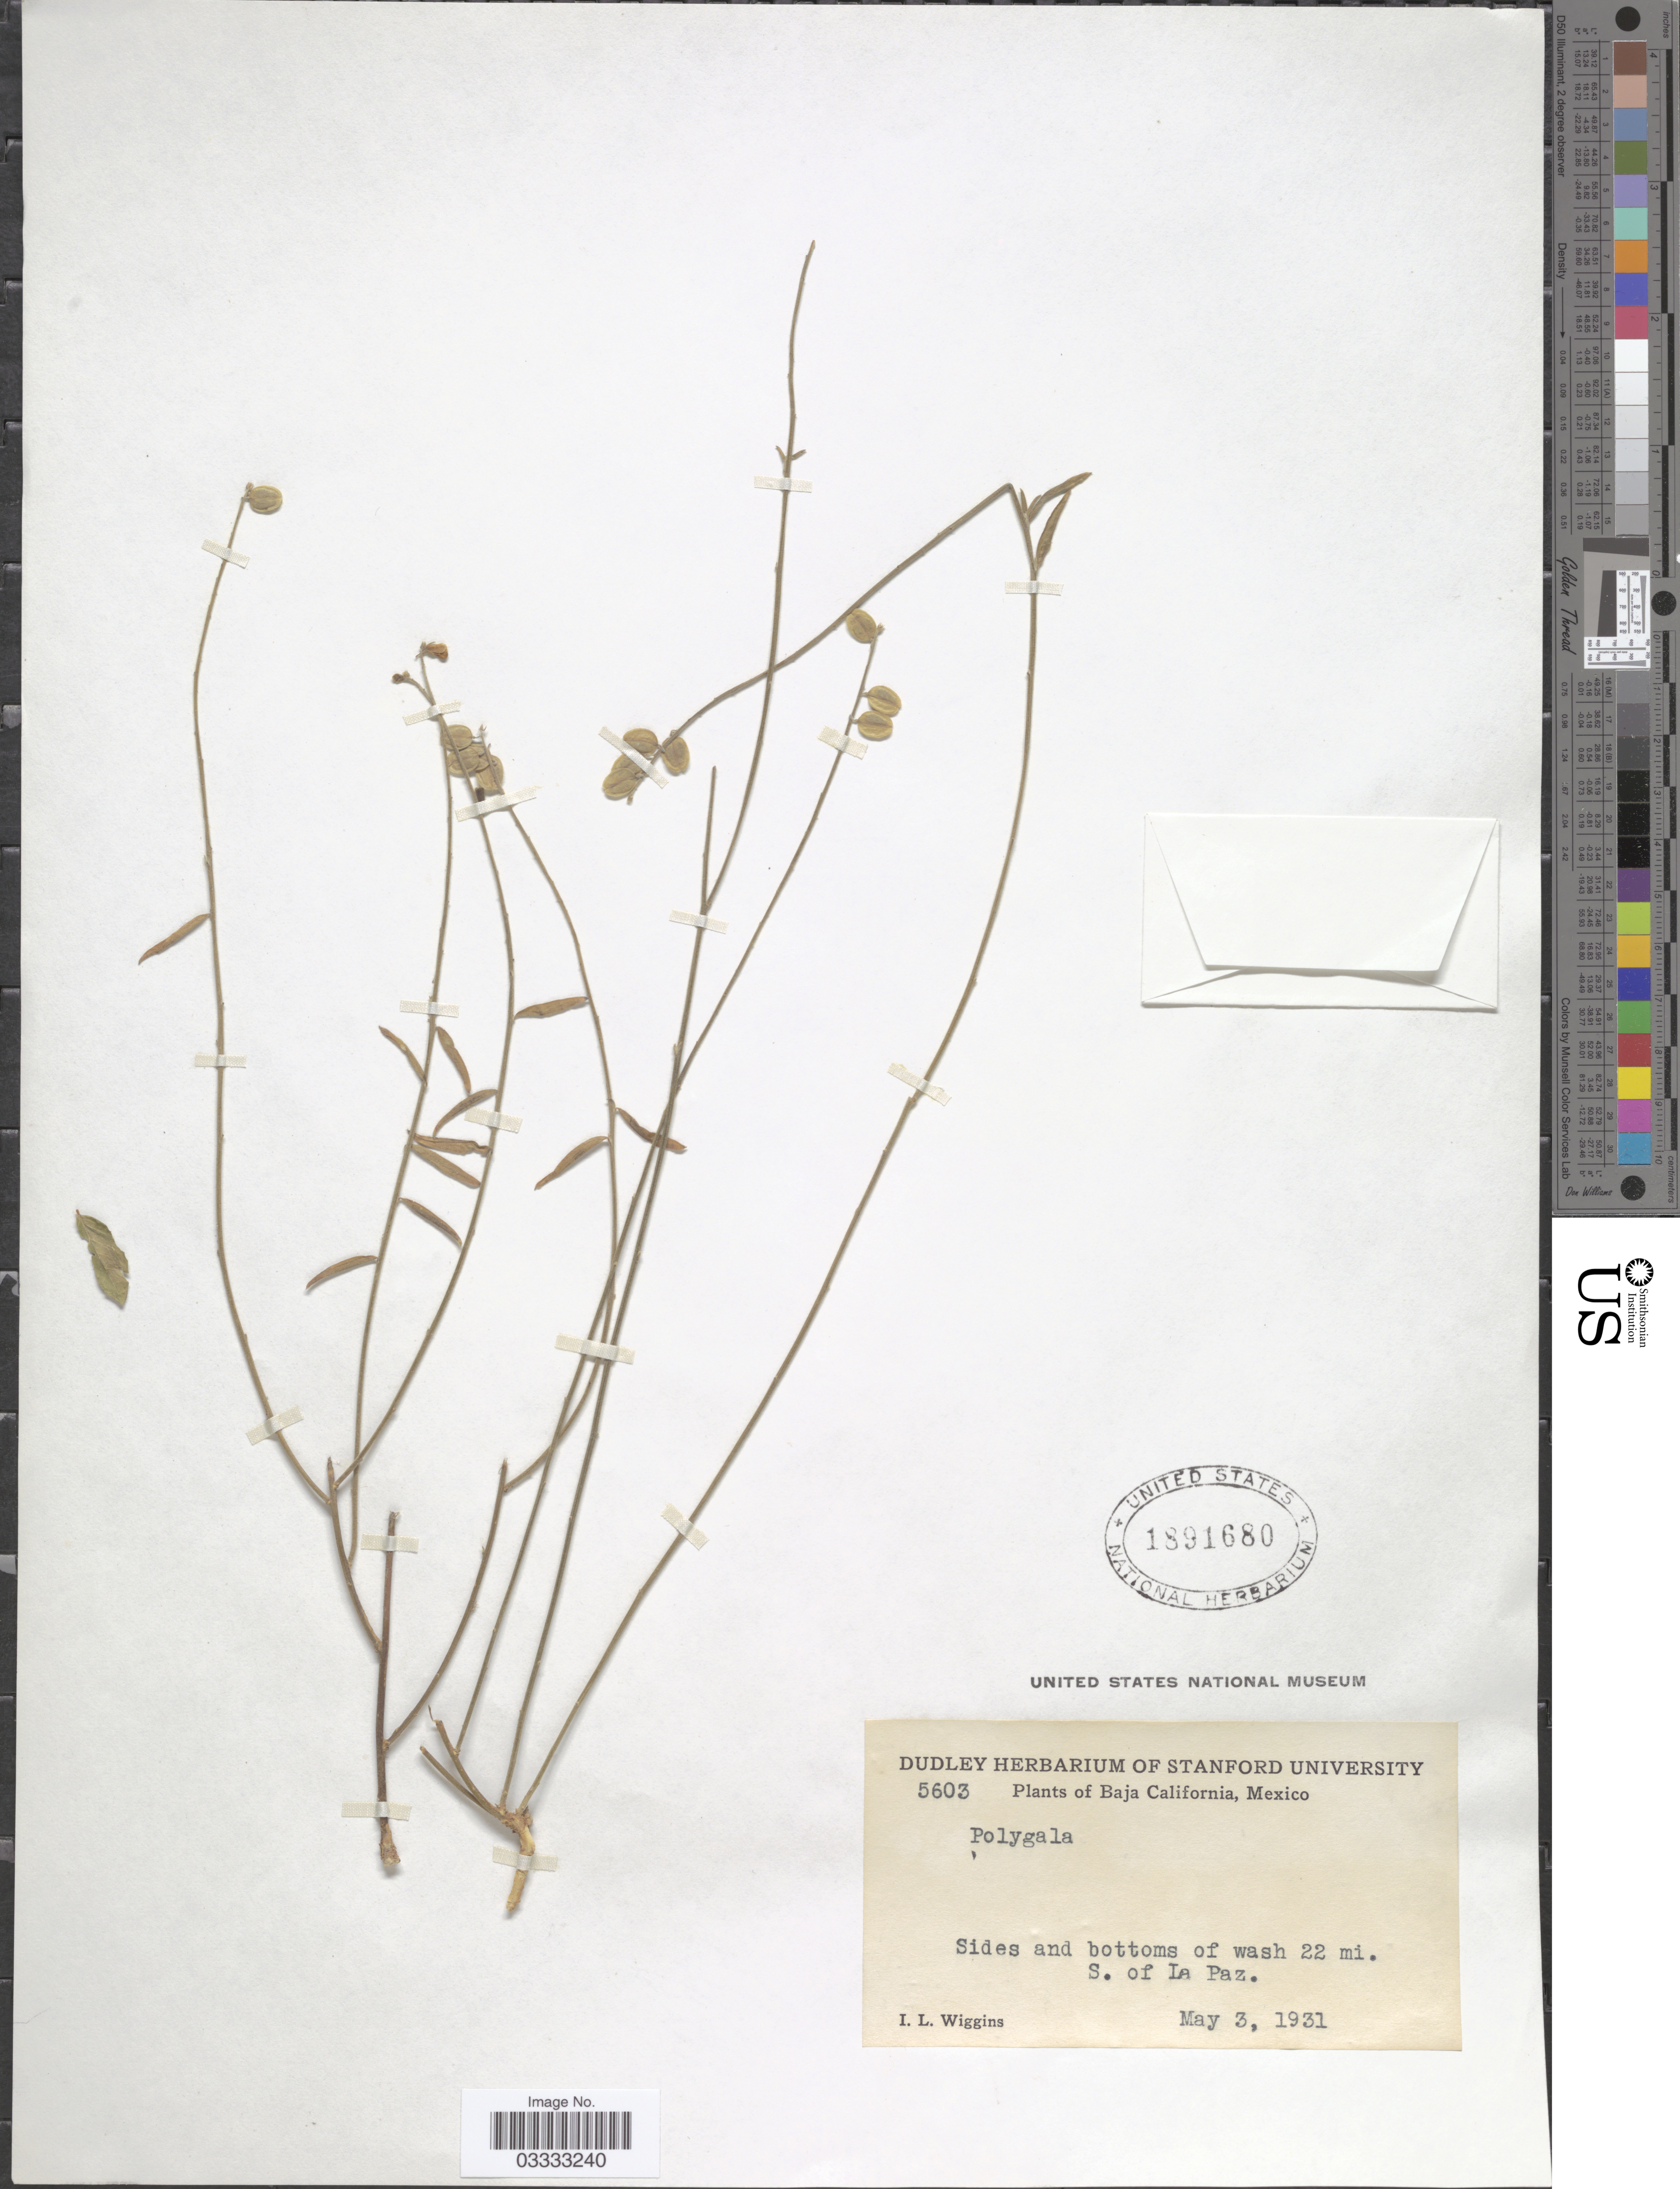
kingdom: Plantae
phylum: Tracheophyta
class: Magnoliopsida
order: Fabales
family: Polygalaceae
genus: Polygala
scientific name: Polygala sp.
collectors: I. L. Wiggins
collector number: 5603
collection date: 1931-05-03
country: Mexico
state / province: Baja California Sur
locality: Sides and bottoms of wash 22 mi. S. of La Paz.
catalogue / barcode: US 1891680